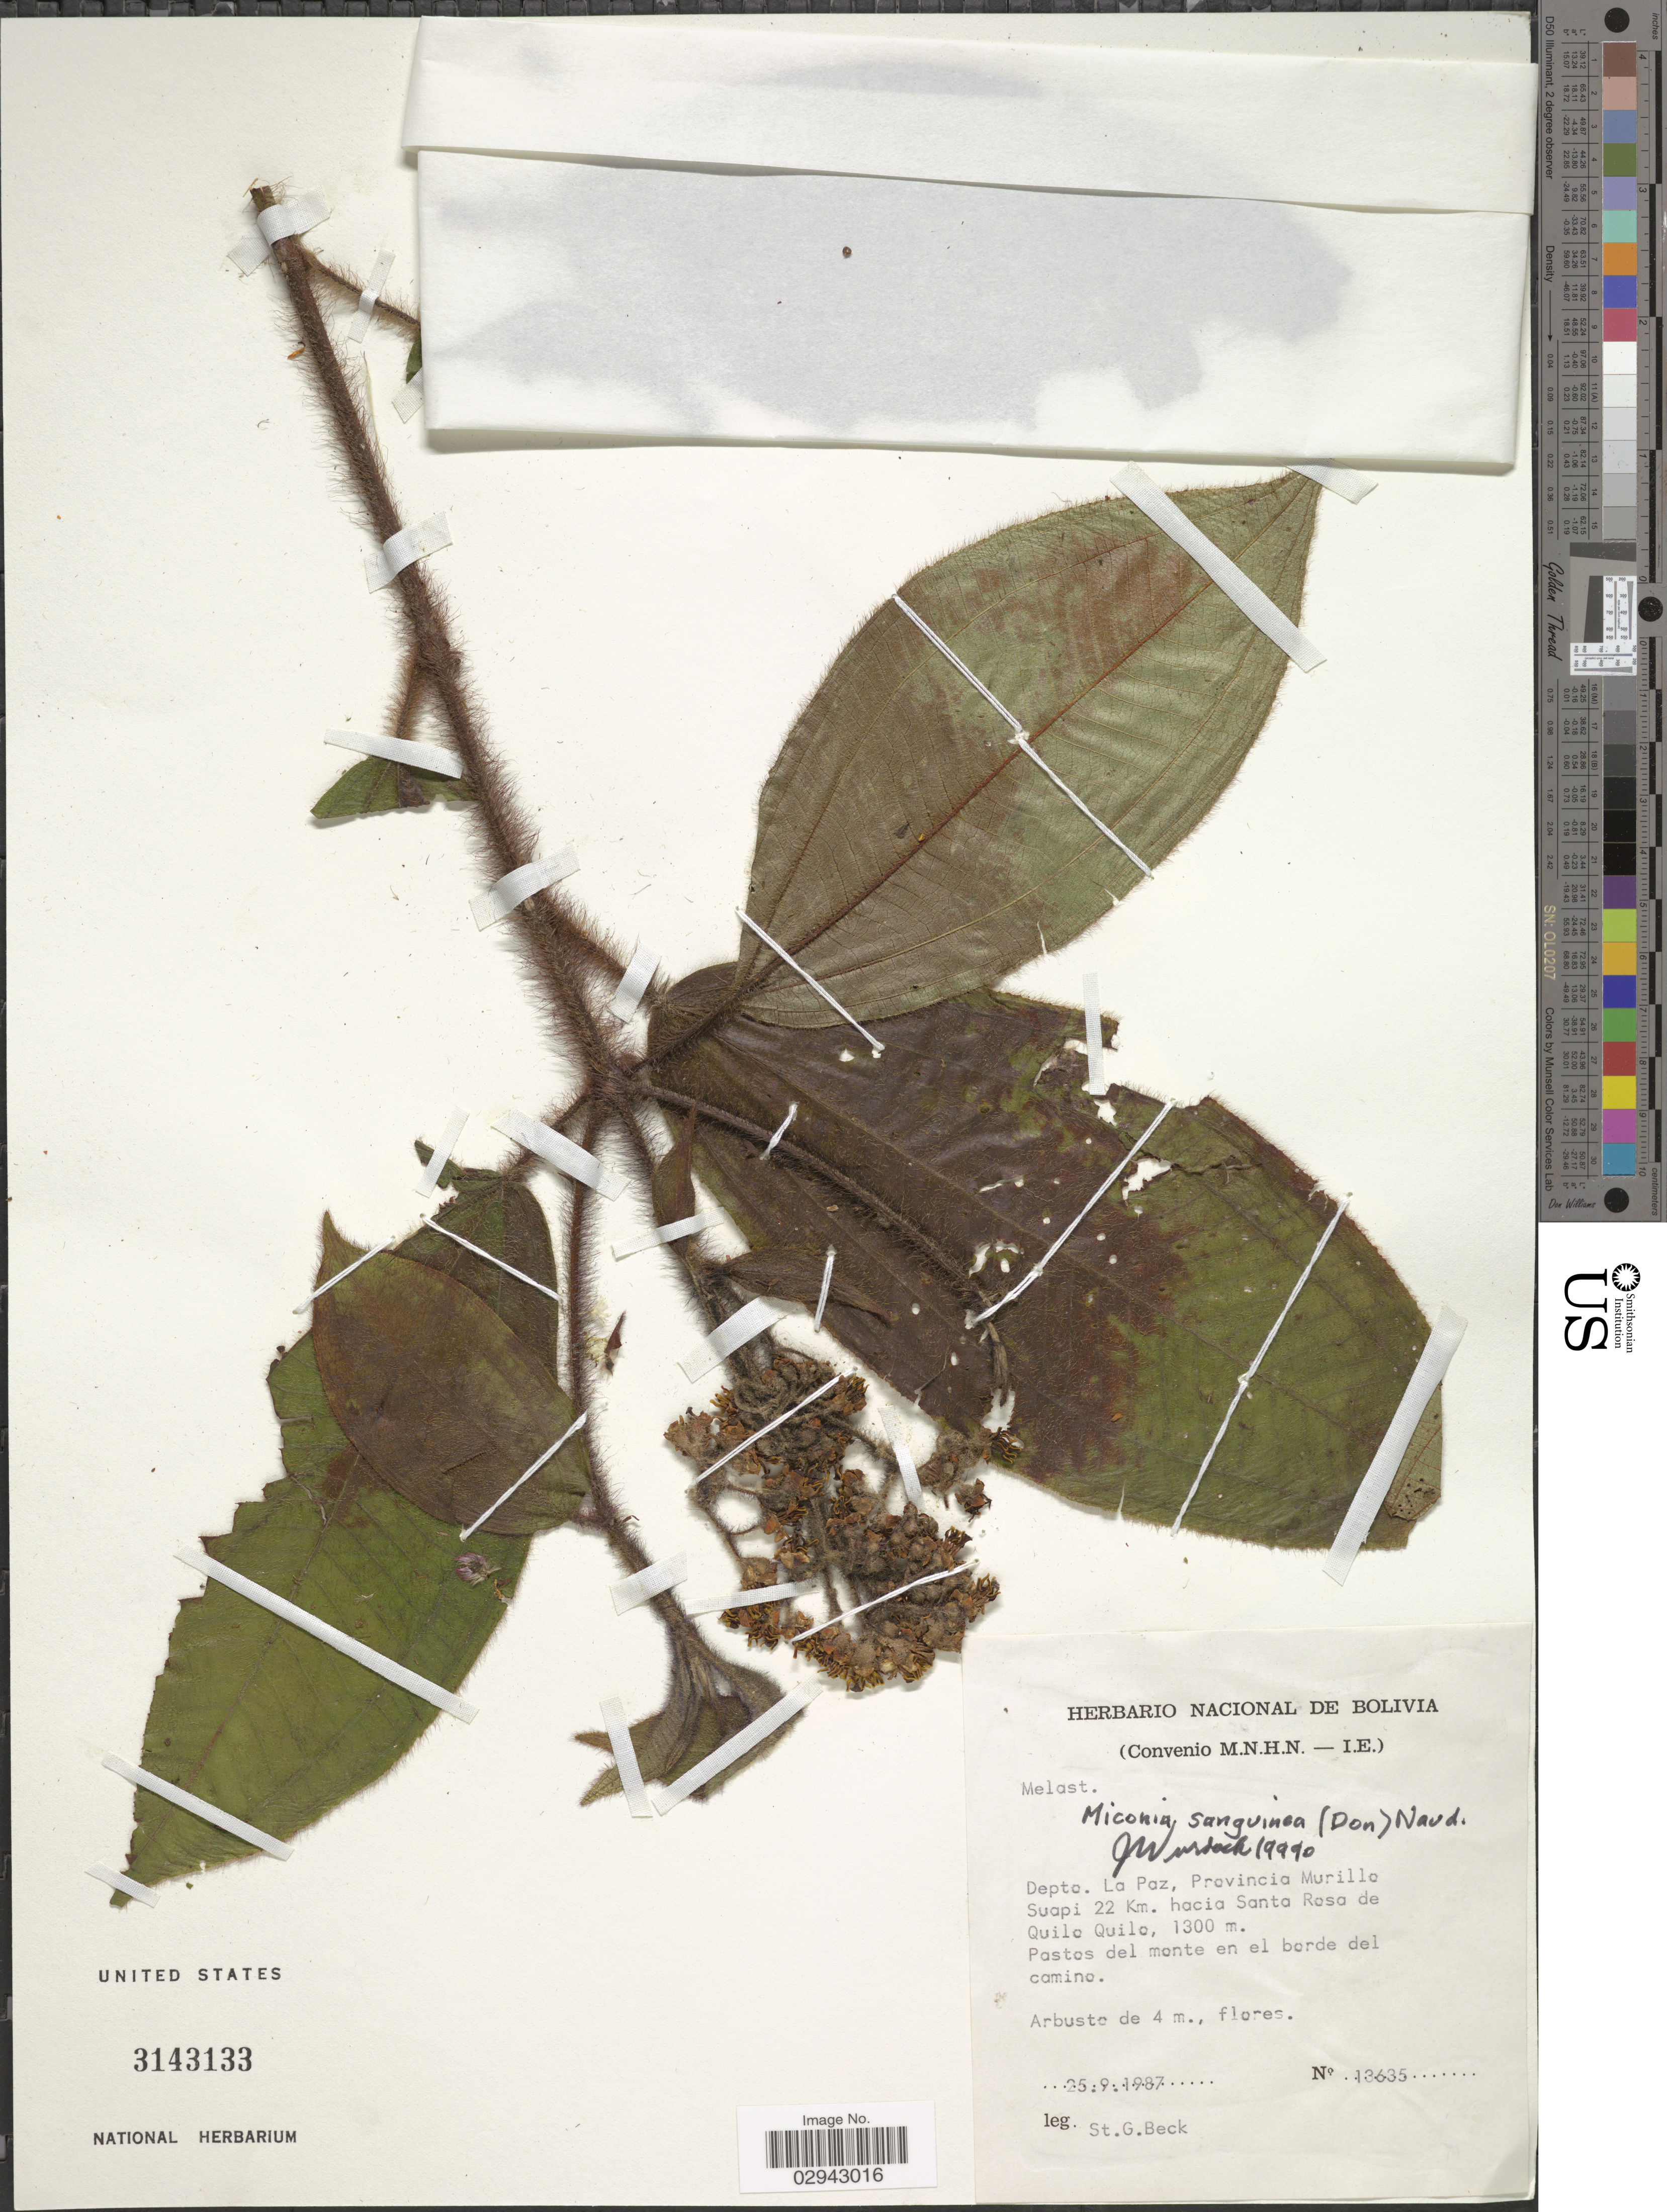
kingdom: Plantae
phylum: Tracheophyta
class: Magnoliopsida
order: Myrtales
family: Melastomataceae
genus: Miconia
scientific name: Miconia sanguinea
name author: (D. Don) Triana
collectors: S. G. Beck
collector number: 13635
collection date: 1987-09-25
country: Bolivia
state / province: La Paz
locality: Depto. La Paz, Provincia Murillo. Suapi 22 Km. hacia Santa Rosa de Quilo Quilo.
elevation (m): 1300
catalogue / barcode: US 3143133